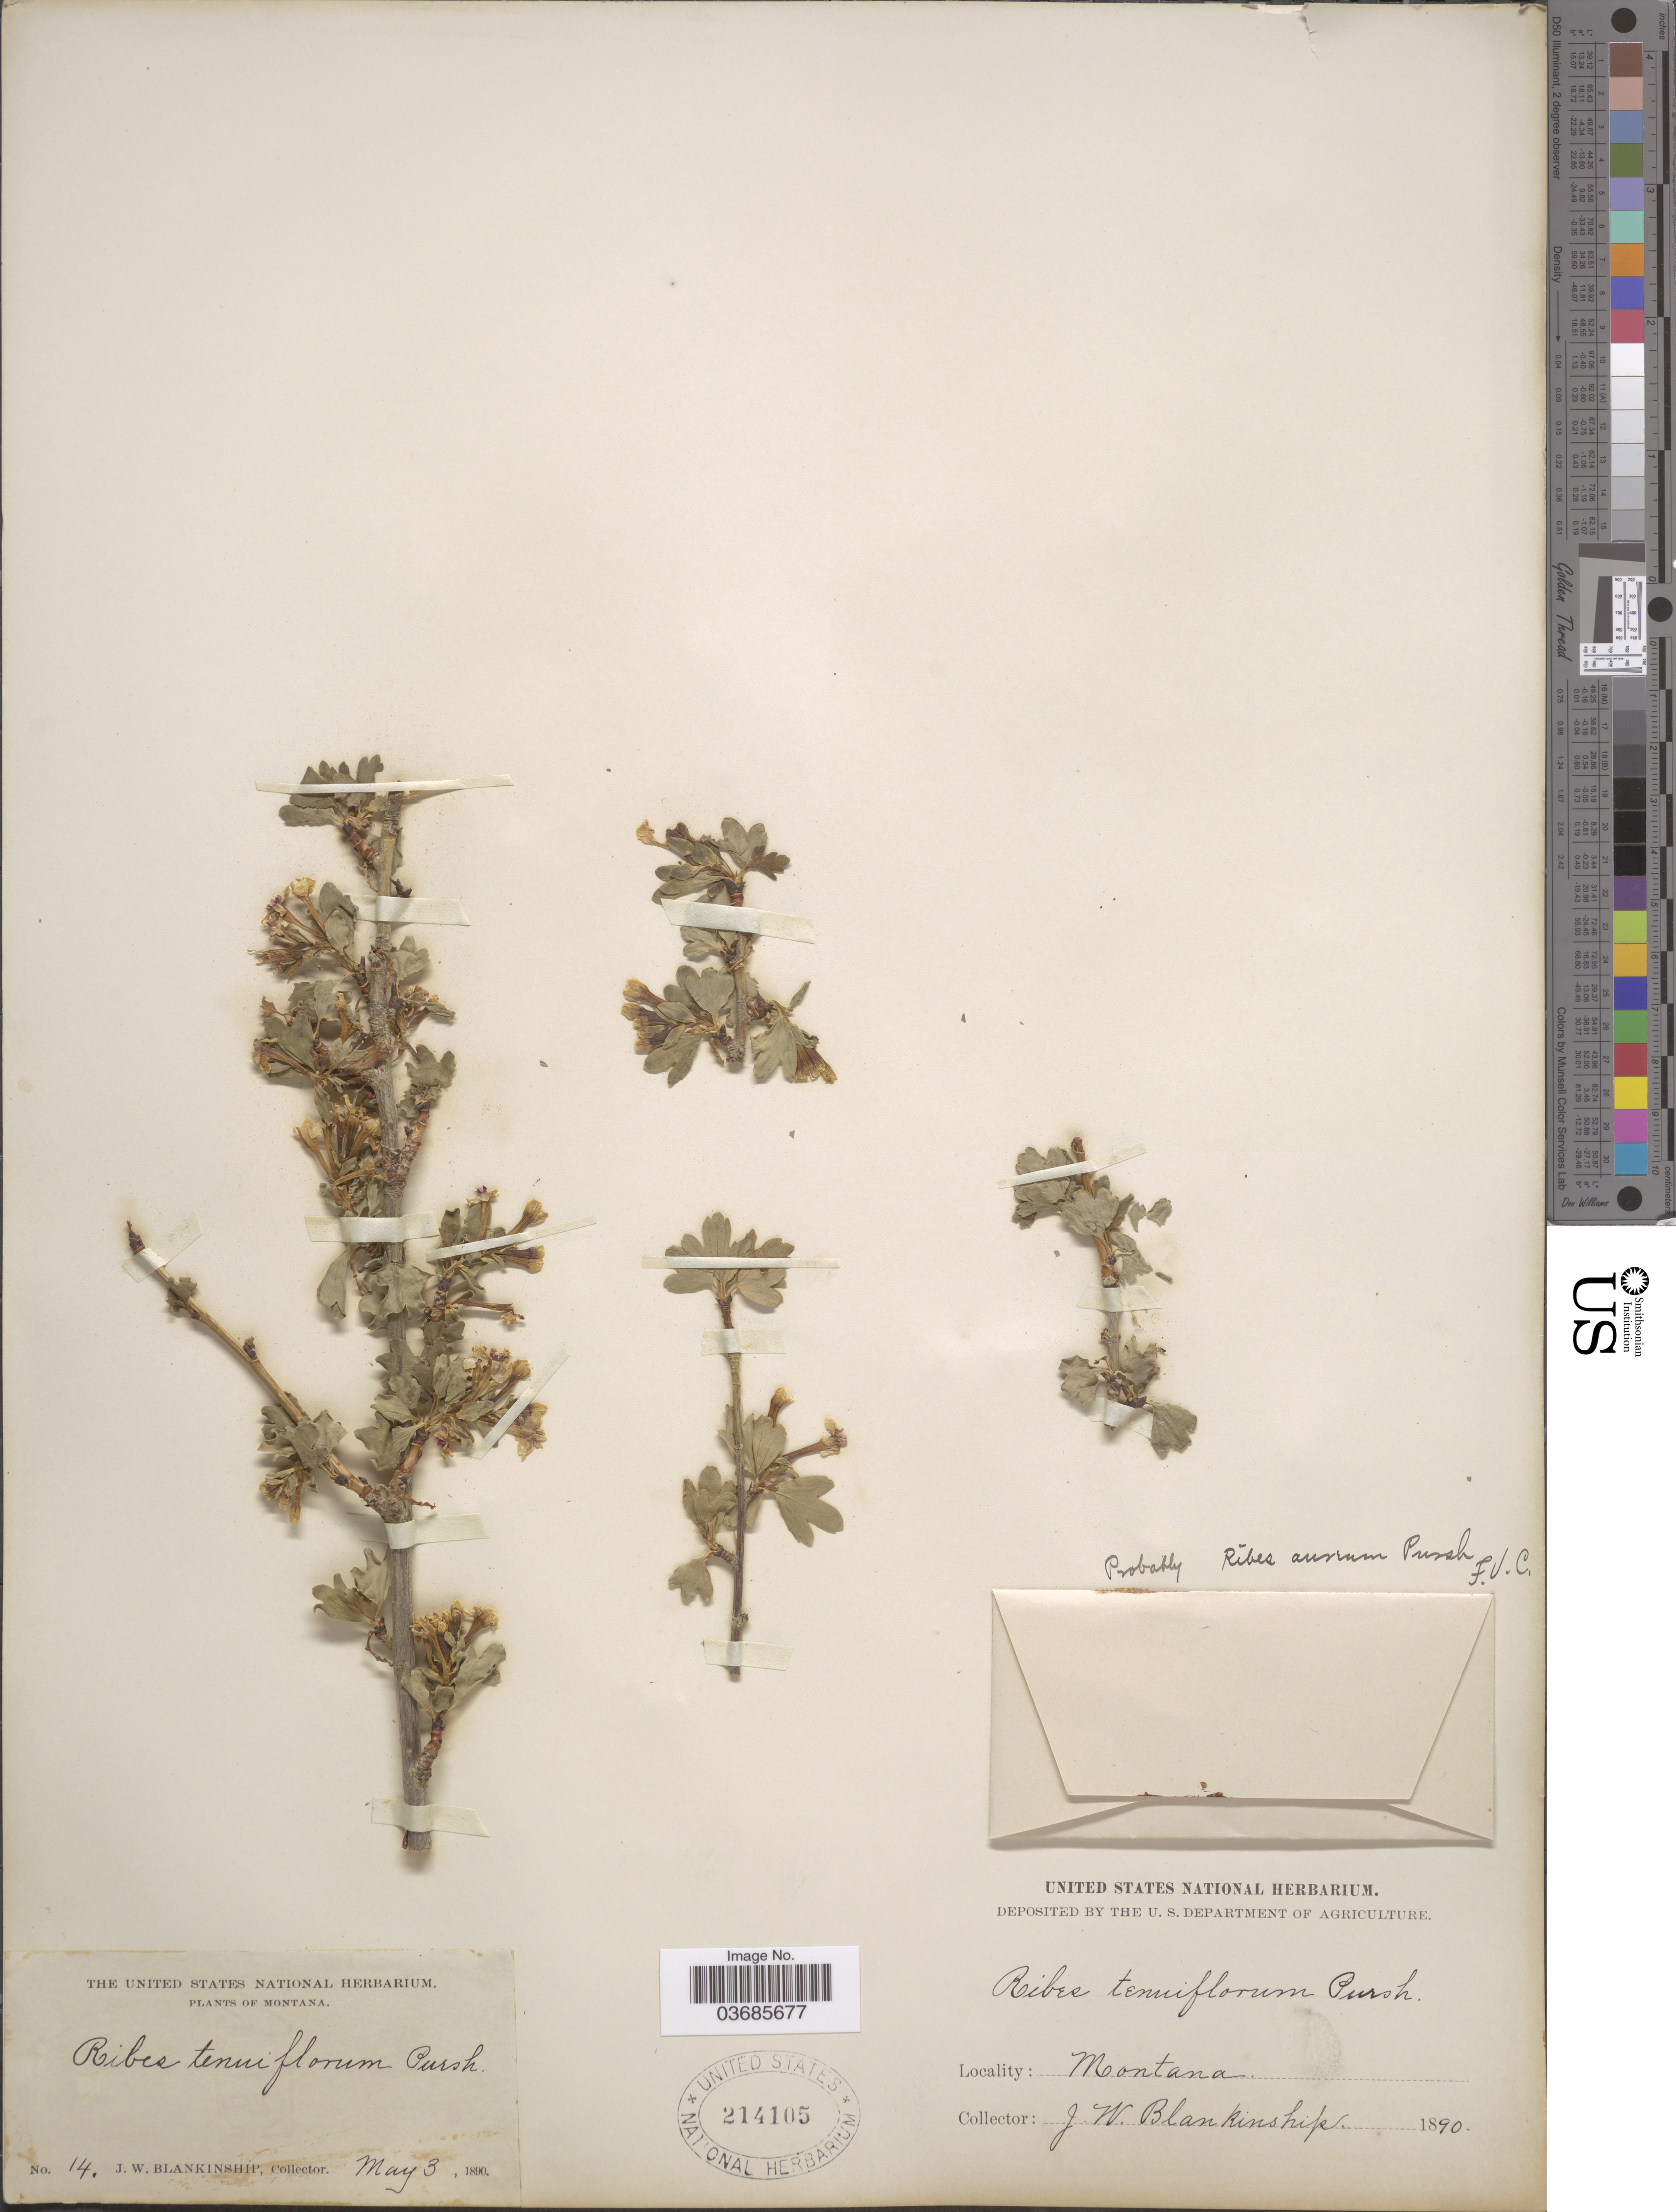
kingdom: Plantae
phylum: Tracheophyta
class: Magnoliopsida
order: Saxifragales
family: Grossulariaceae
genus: Ribes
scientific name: Ribes aureum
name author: Pursh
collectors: J. W. Blankinship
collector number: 14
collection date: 1890-05-03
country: United States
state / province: Montana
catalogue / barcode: US 214105